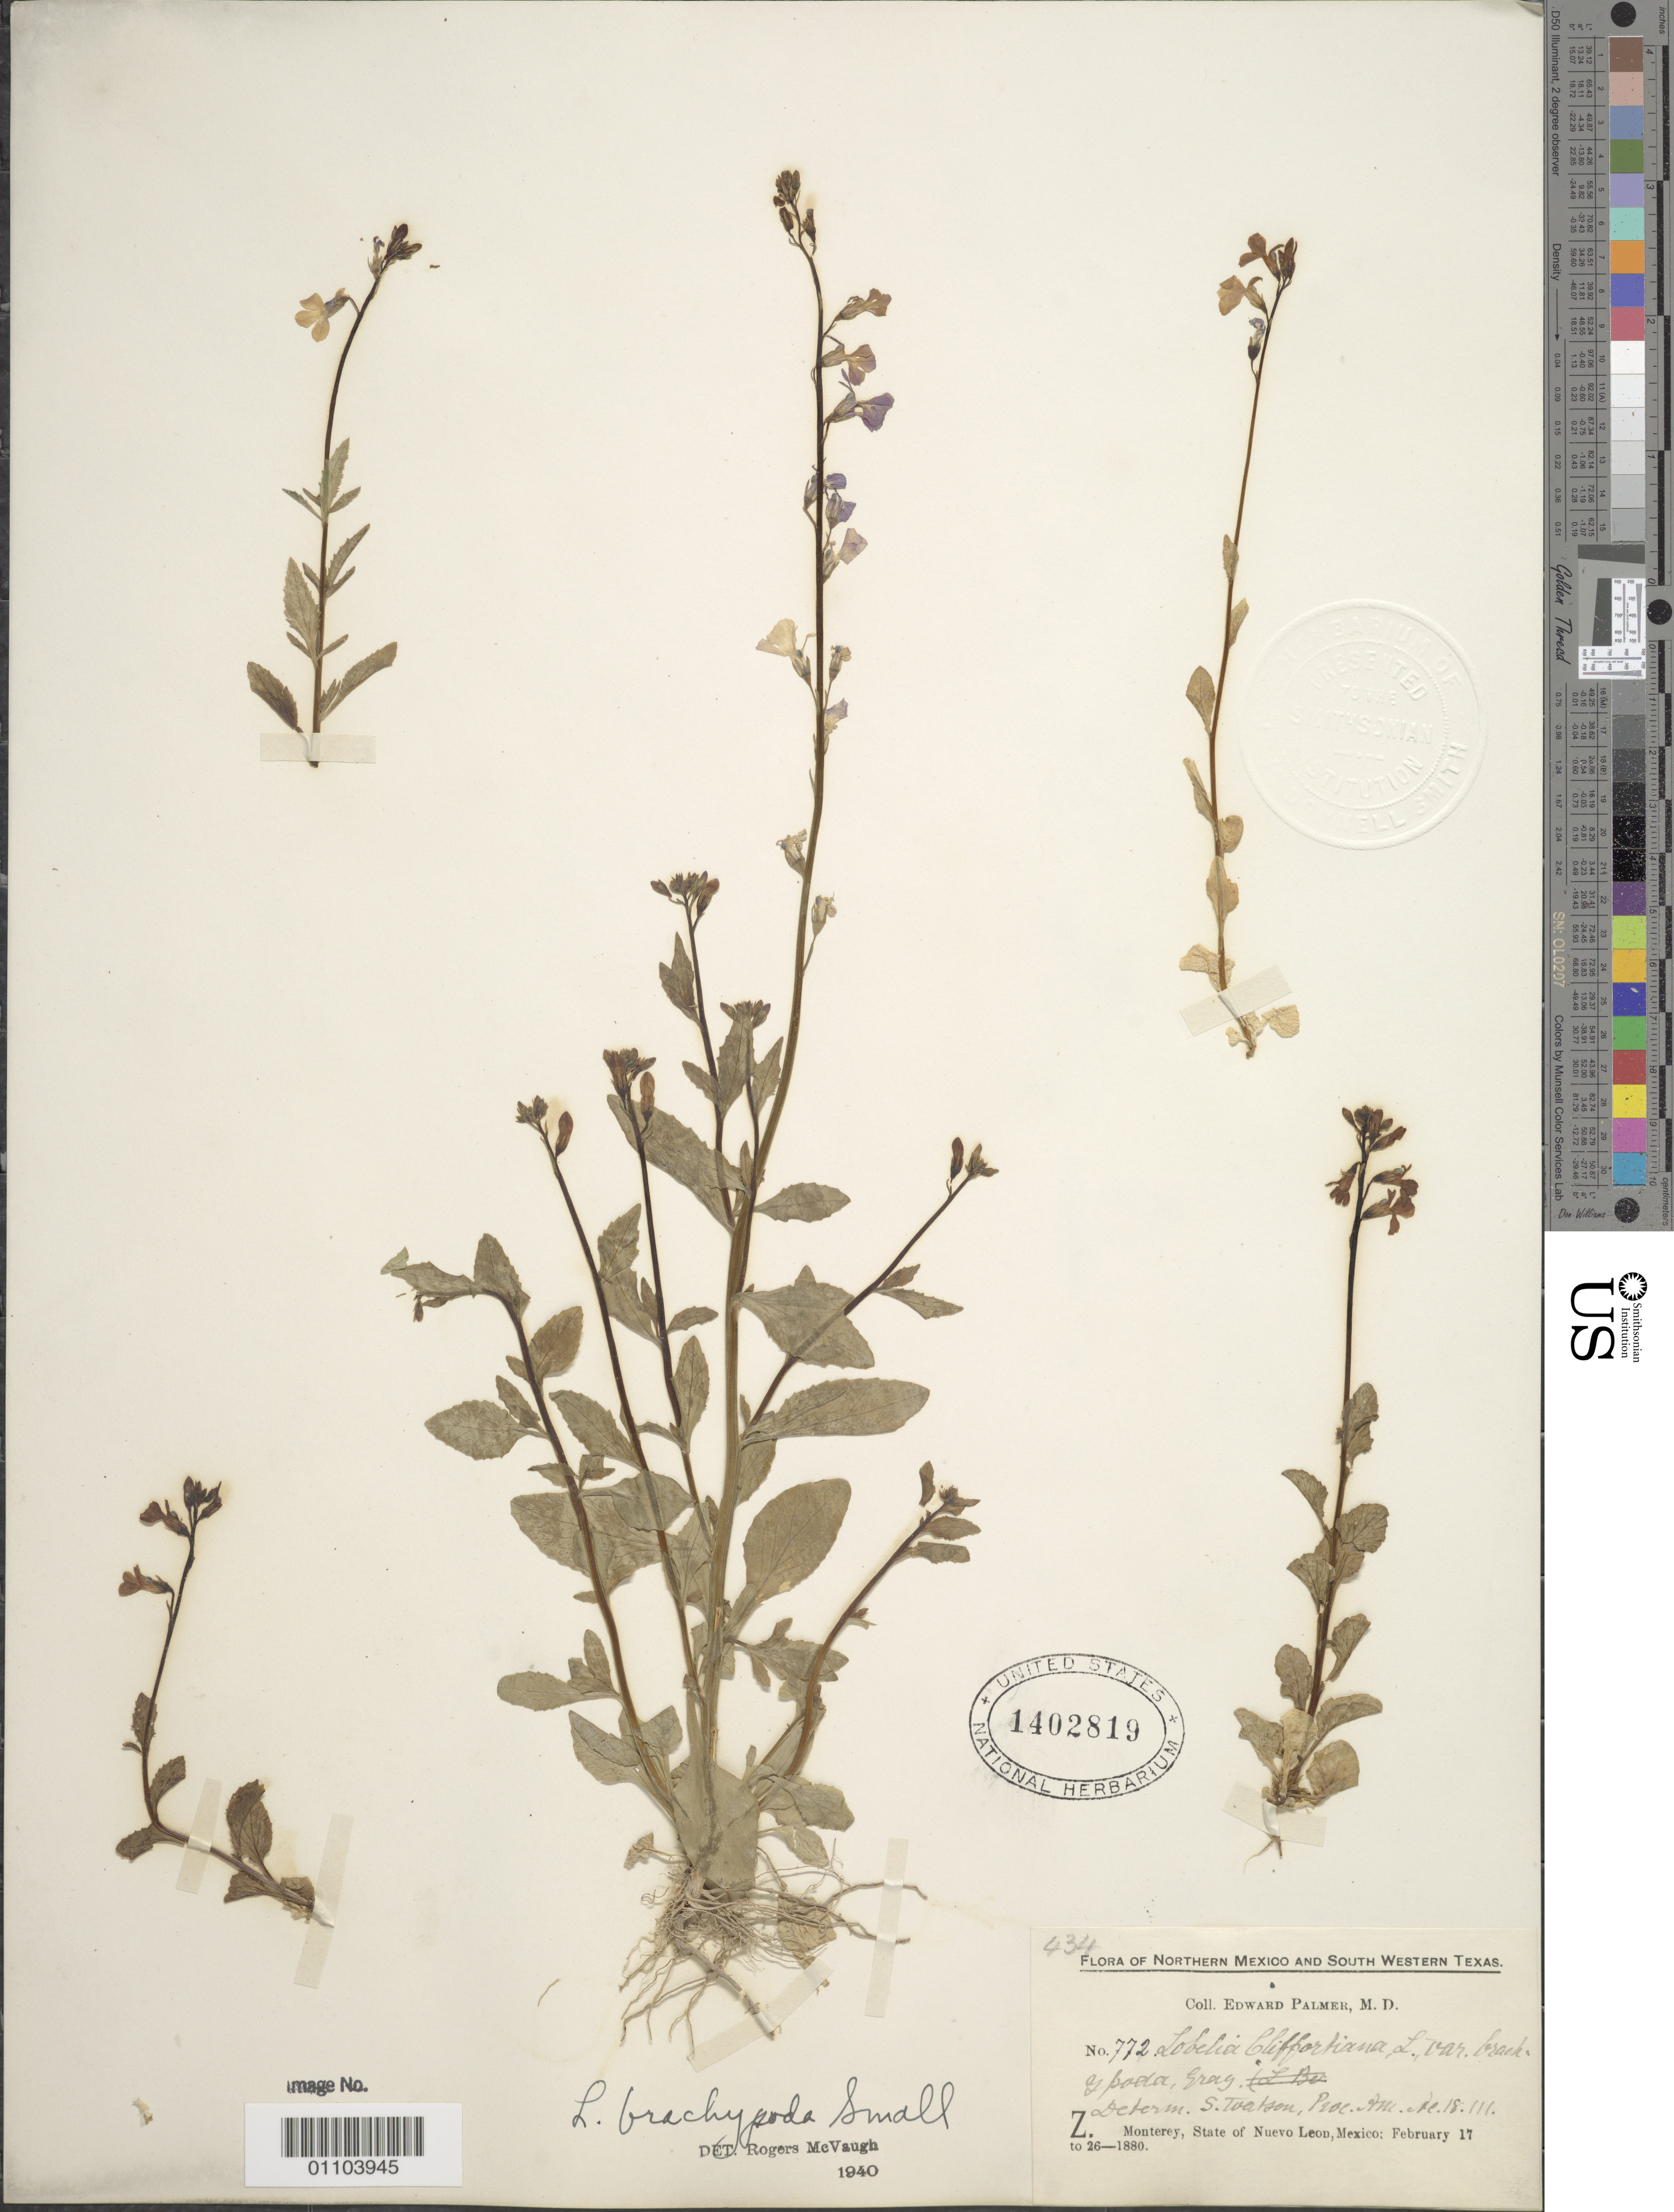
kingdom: Plantae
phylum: Tracheophyta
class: Magnoliopsida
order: Asterales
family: Campanulaceae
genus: Lobelia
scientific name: Lobelia brachypoda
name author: (A. Gray) Small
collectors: E. Palmer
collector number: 772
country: Mexico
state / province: Nuevo Leon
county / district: Monterey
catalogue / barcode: US 1402819